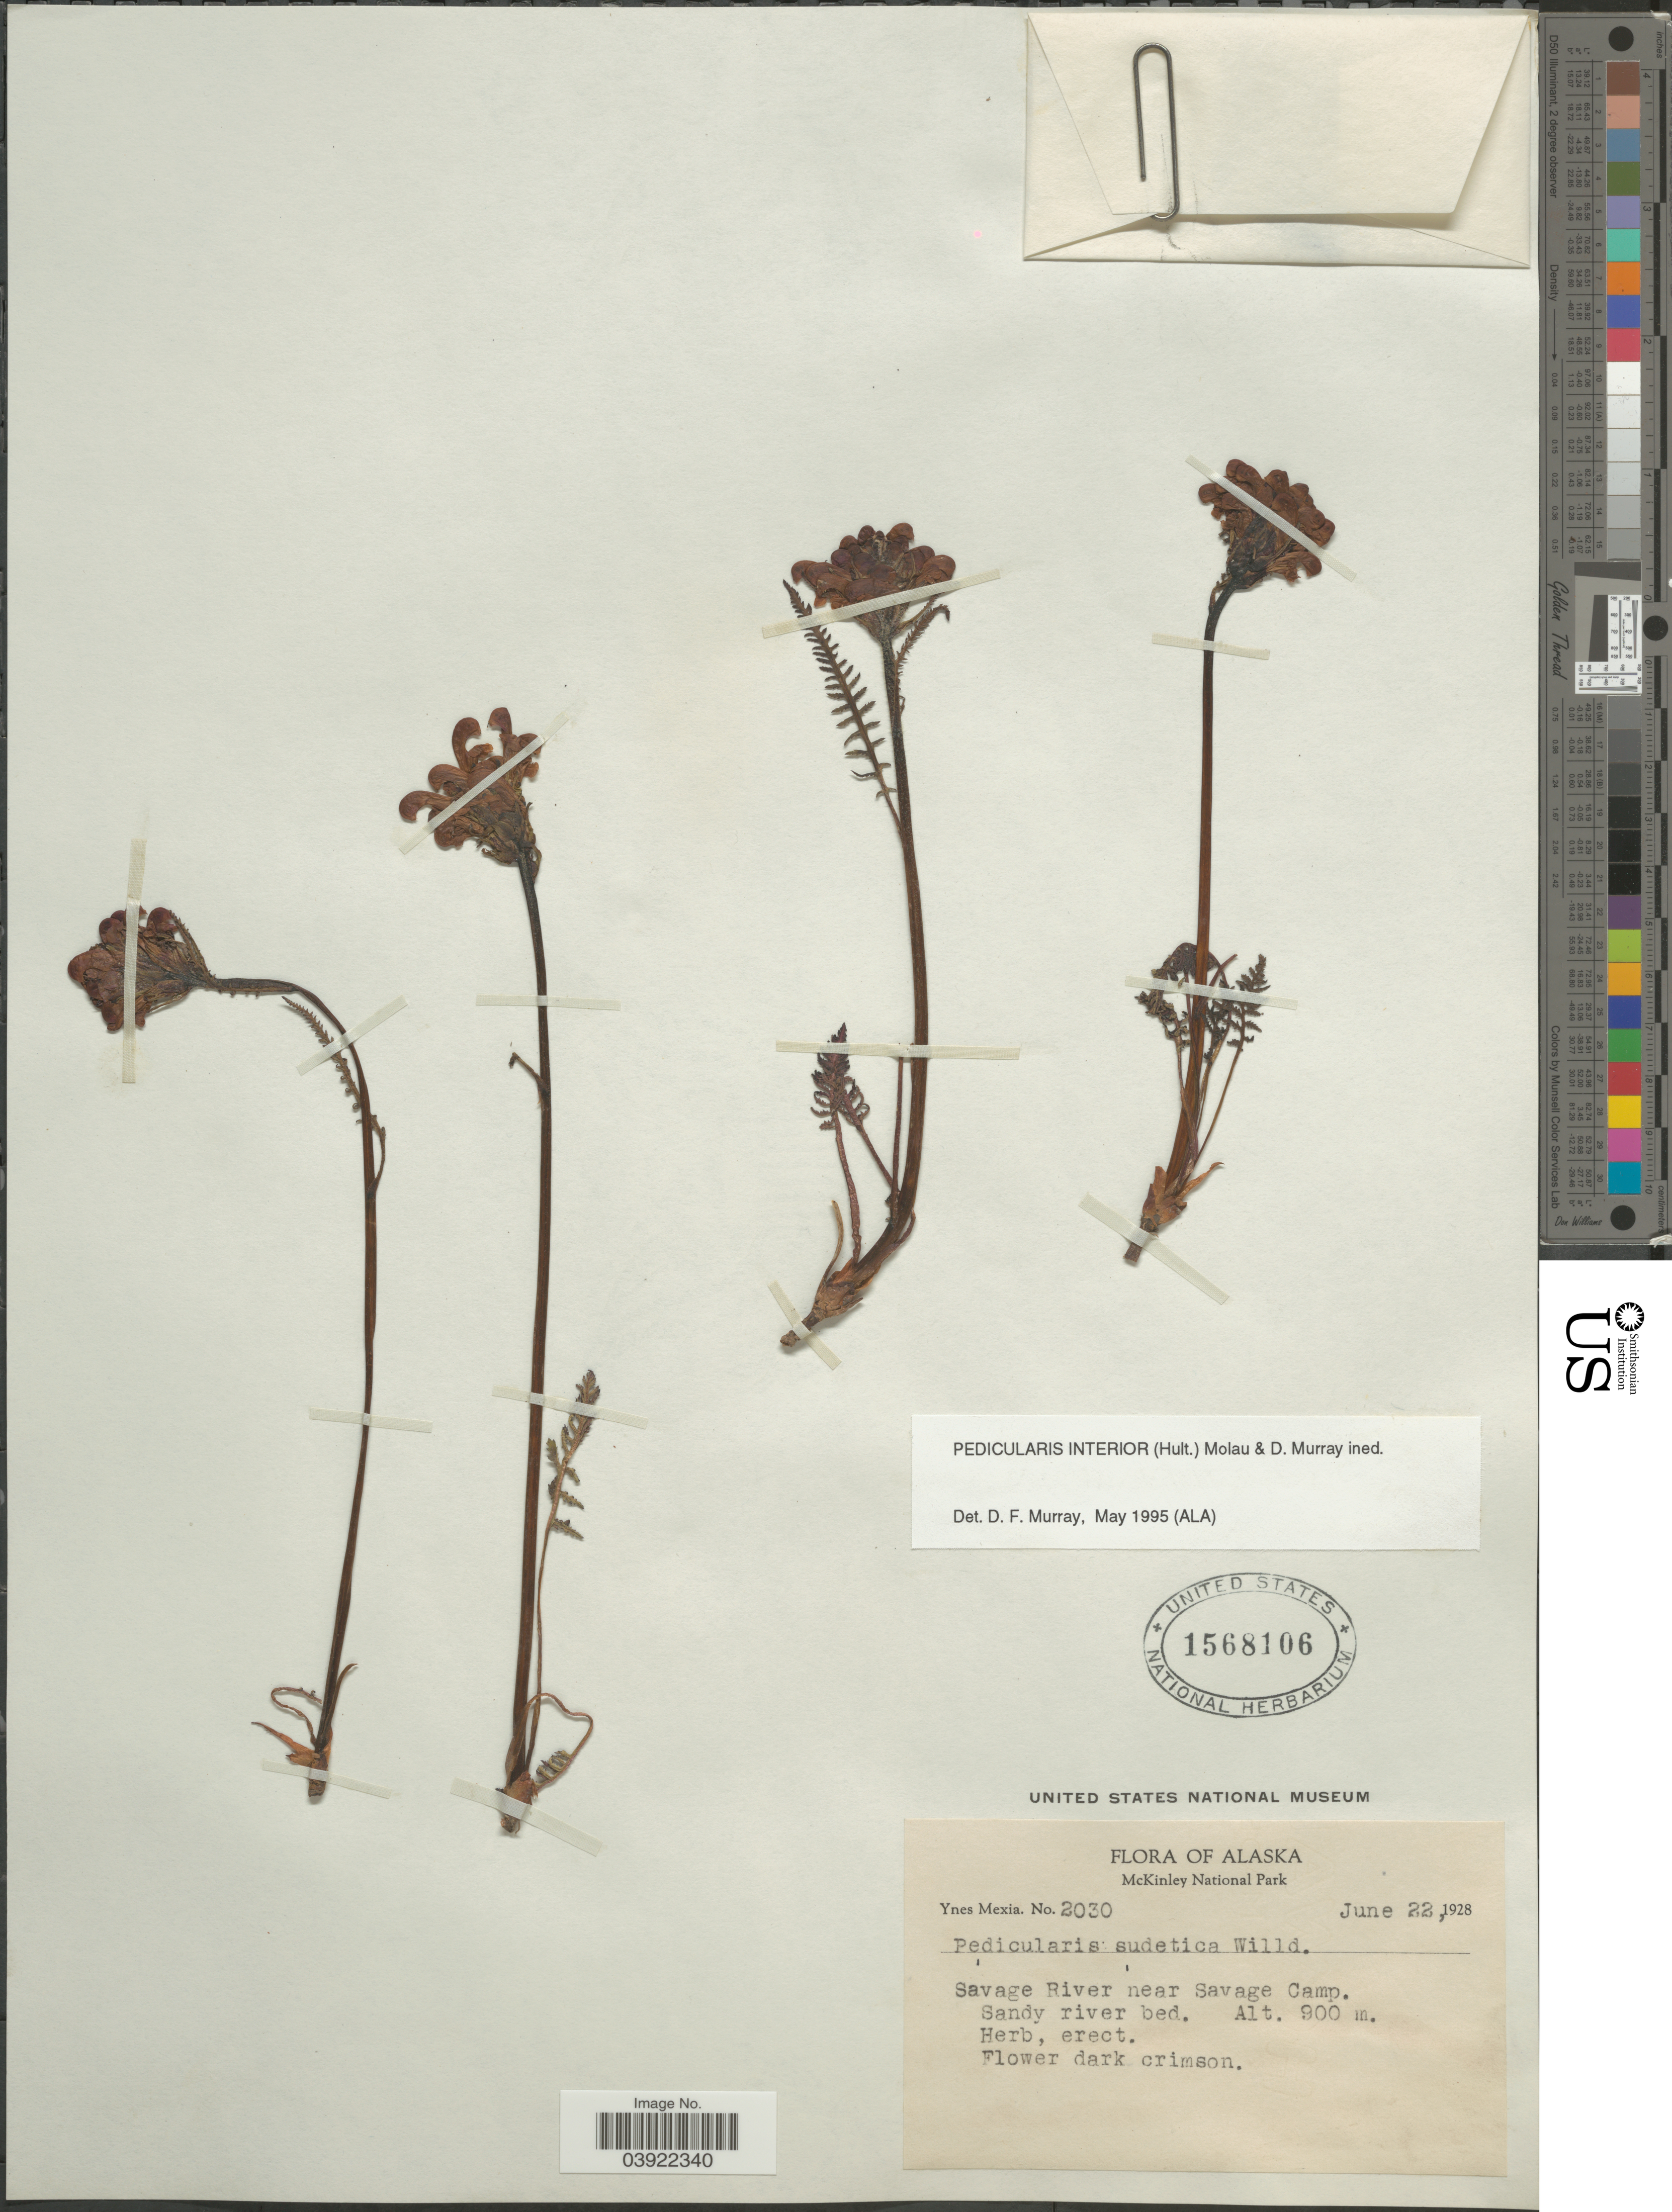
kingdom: Plantae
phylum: Tracheophyta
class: Magnoliopsida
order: Lamiales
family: Orobanchaceae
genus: Pedicularis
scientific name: Pedicularis interior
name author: (Hultén) Molau & D.F. Murray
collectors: Y. Mexia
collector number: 2030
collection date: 1928-06-22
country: United States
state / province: Alaska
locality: McKinley National Park. Savage River near Savage Camp.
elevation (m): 900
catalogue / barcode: US 1568106